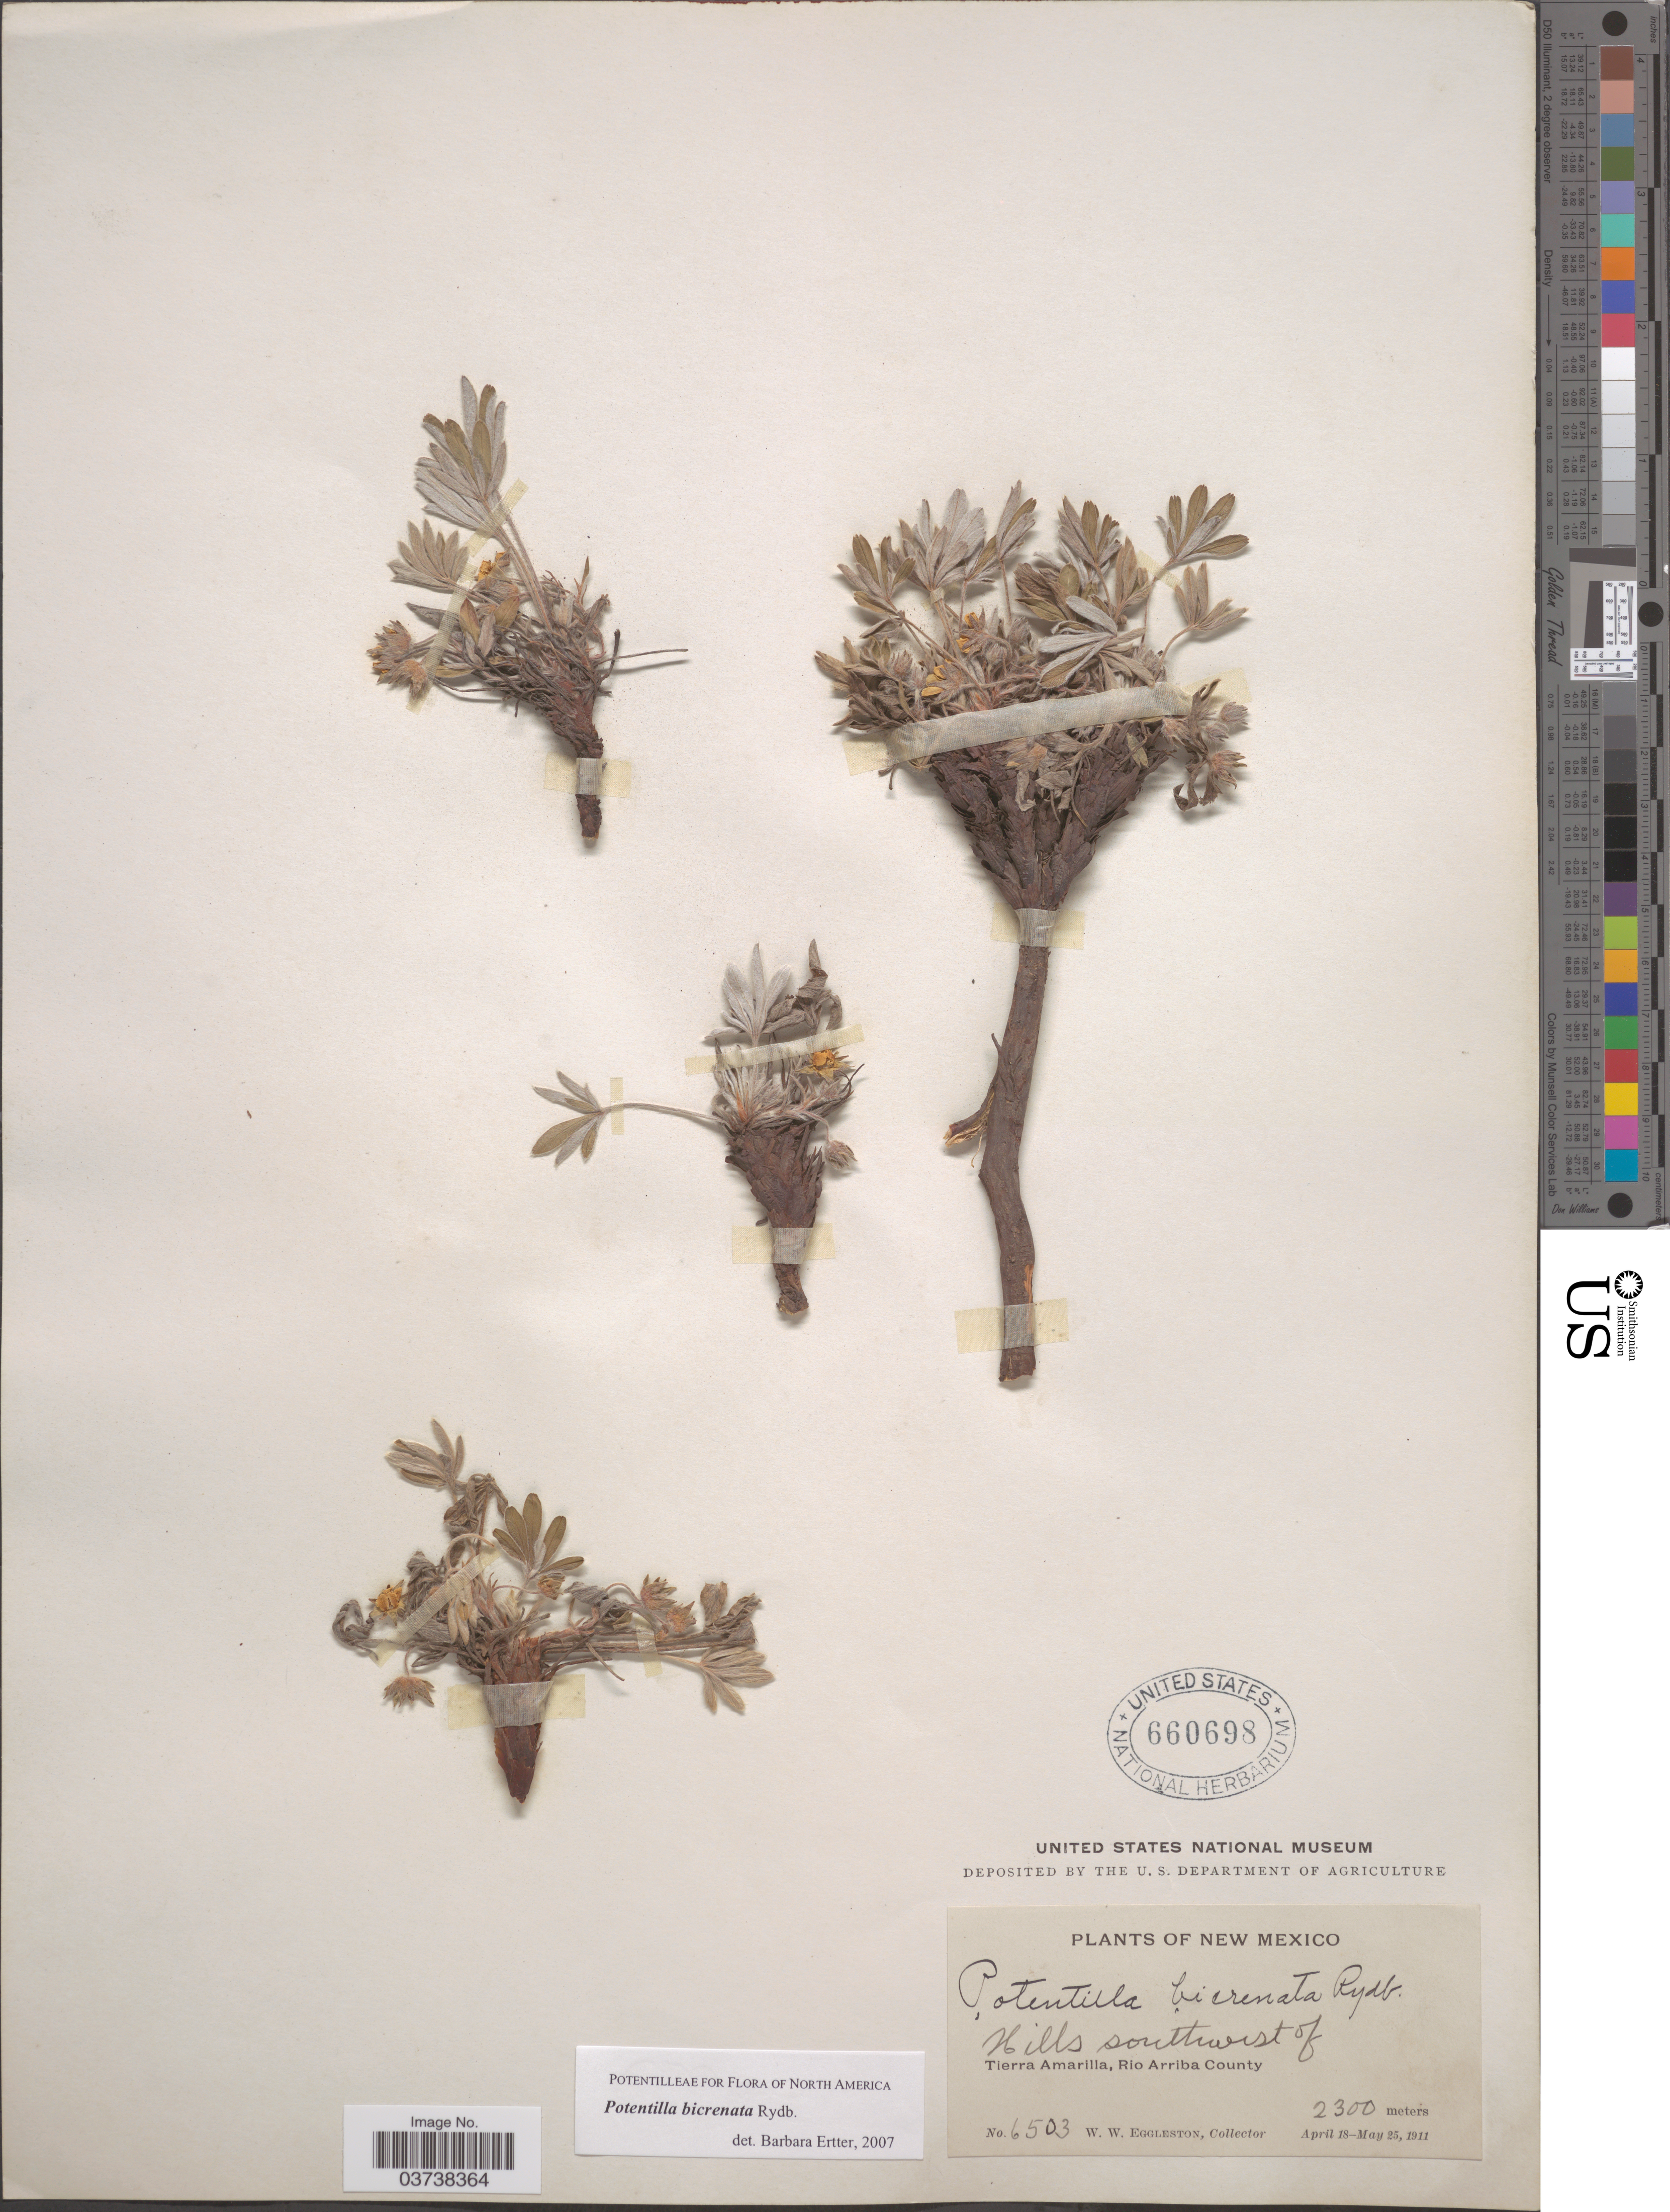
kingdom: Plantae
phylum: Tracheophyta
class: Magnoliopsida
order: Rosales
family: Rosaceae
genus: Potentilla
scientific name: Potentilla bicrenata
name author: Rydb.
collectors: W. W. Eggleston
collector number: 6503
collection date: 1911-04-18/1911-05-25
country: United States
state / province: New Mexico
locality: Hills southwest of Tierra Amarilla, Rio Arriba County.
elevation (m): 2300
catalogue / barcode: US 660698